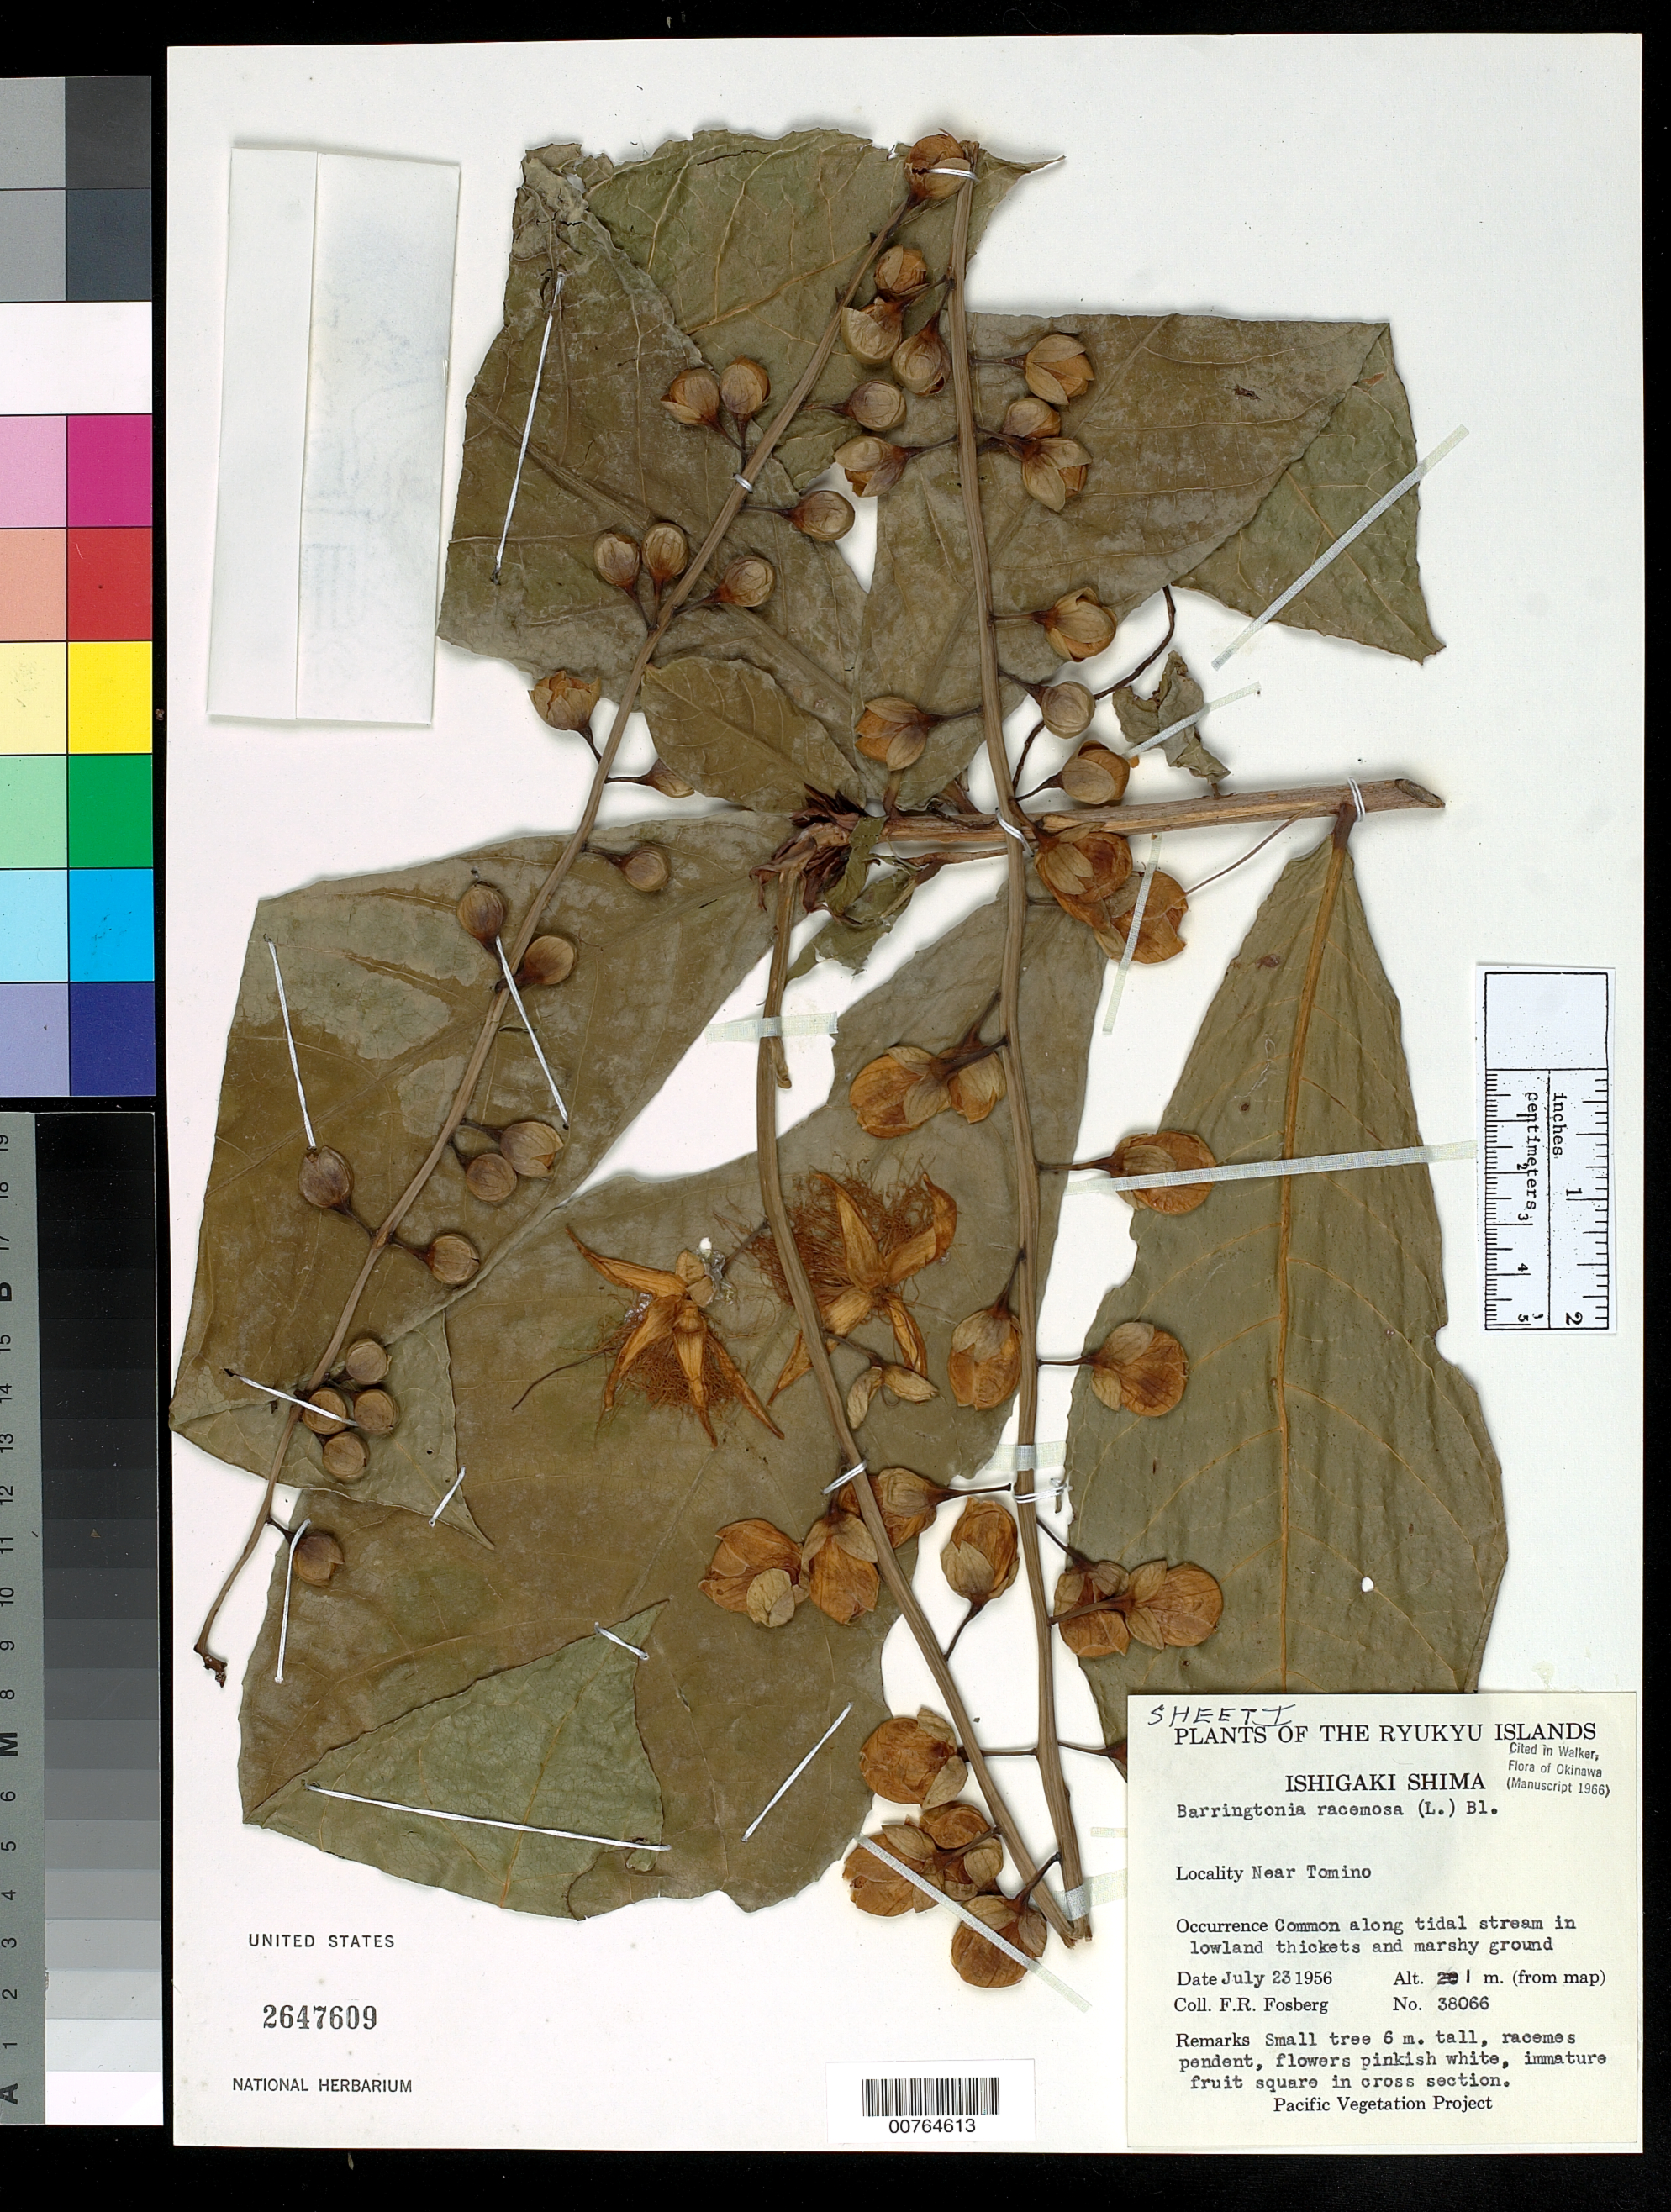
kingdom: Plantae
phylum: Tracheophyta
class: Magnoliopsida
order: Ericales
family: Lecythidaceae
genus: Barringtonia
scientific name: Barringtonia racemosa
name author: (L.) Spreng.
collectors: F. R. Fosberg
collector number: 38066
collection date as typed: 23 Jul 1956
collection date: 1956-07-23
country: Japan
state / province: Okinawa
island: Ishigaki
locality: Near Tomino. [Sakishima Is.]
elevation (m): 1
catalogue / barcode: US 2647609